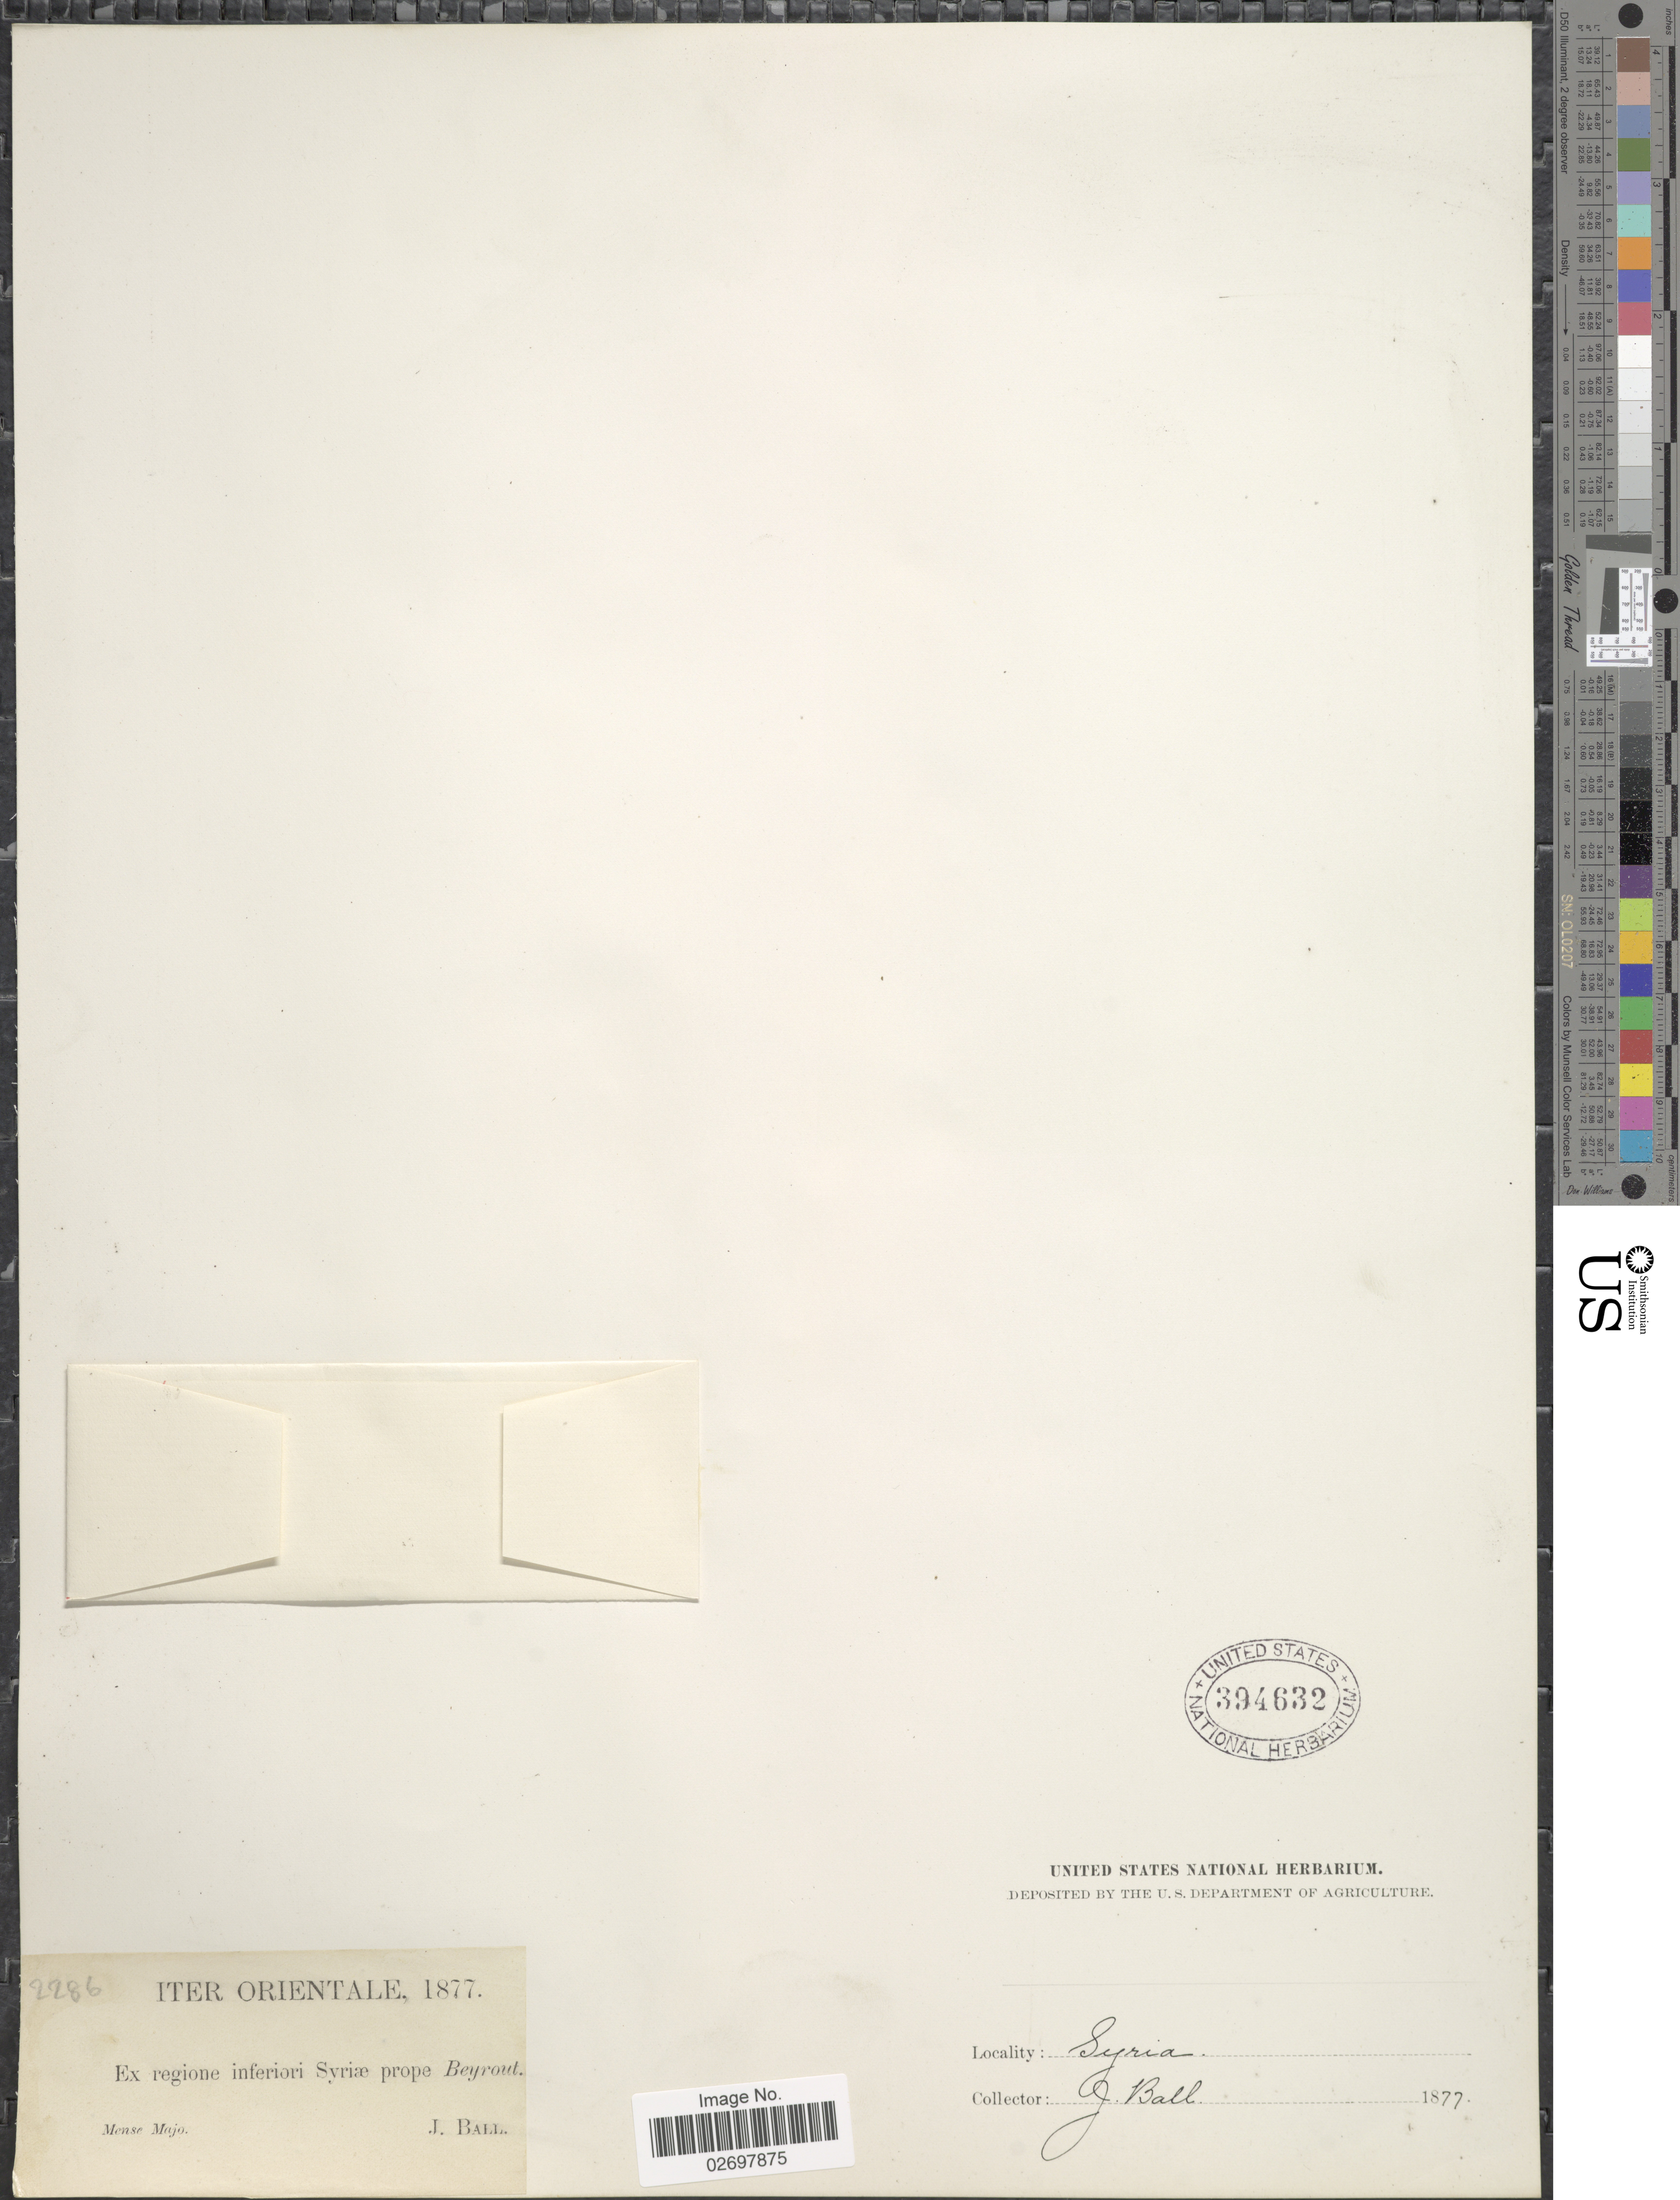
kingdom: Plantae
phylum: Tracheophyta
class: Magnoliopsida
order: Gentianales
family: Rubiaceae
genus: Galium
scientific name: Galium sp.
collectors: J. Ball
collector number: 2286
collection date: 1877-05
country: Syria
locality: Iter Orientale, Ex regione inferiori Syriae prope Beyrout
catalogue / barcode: US 394632